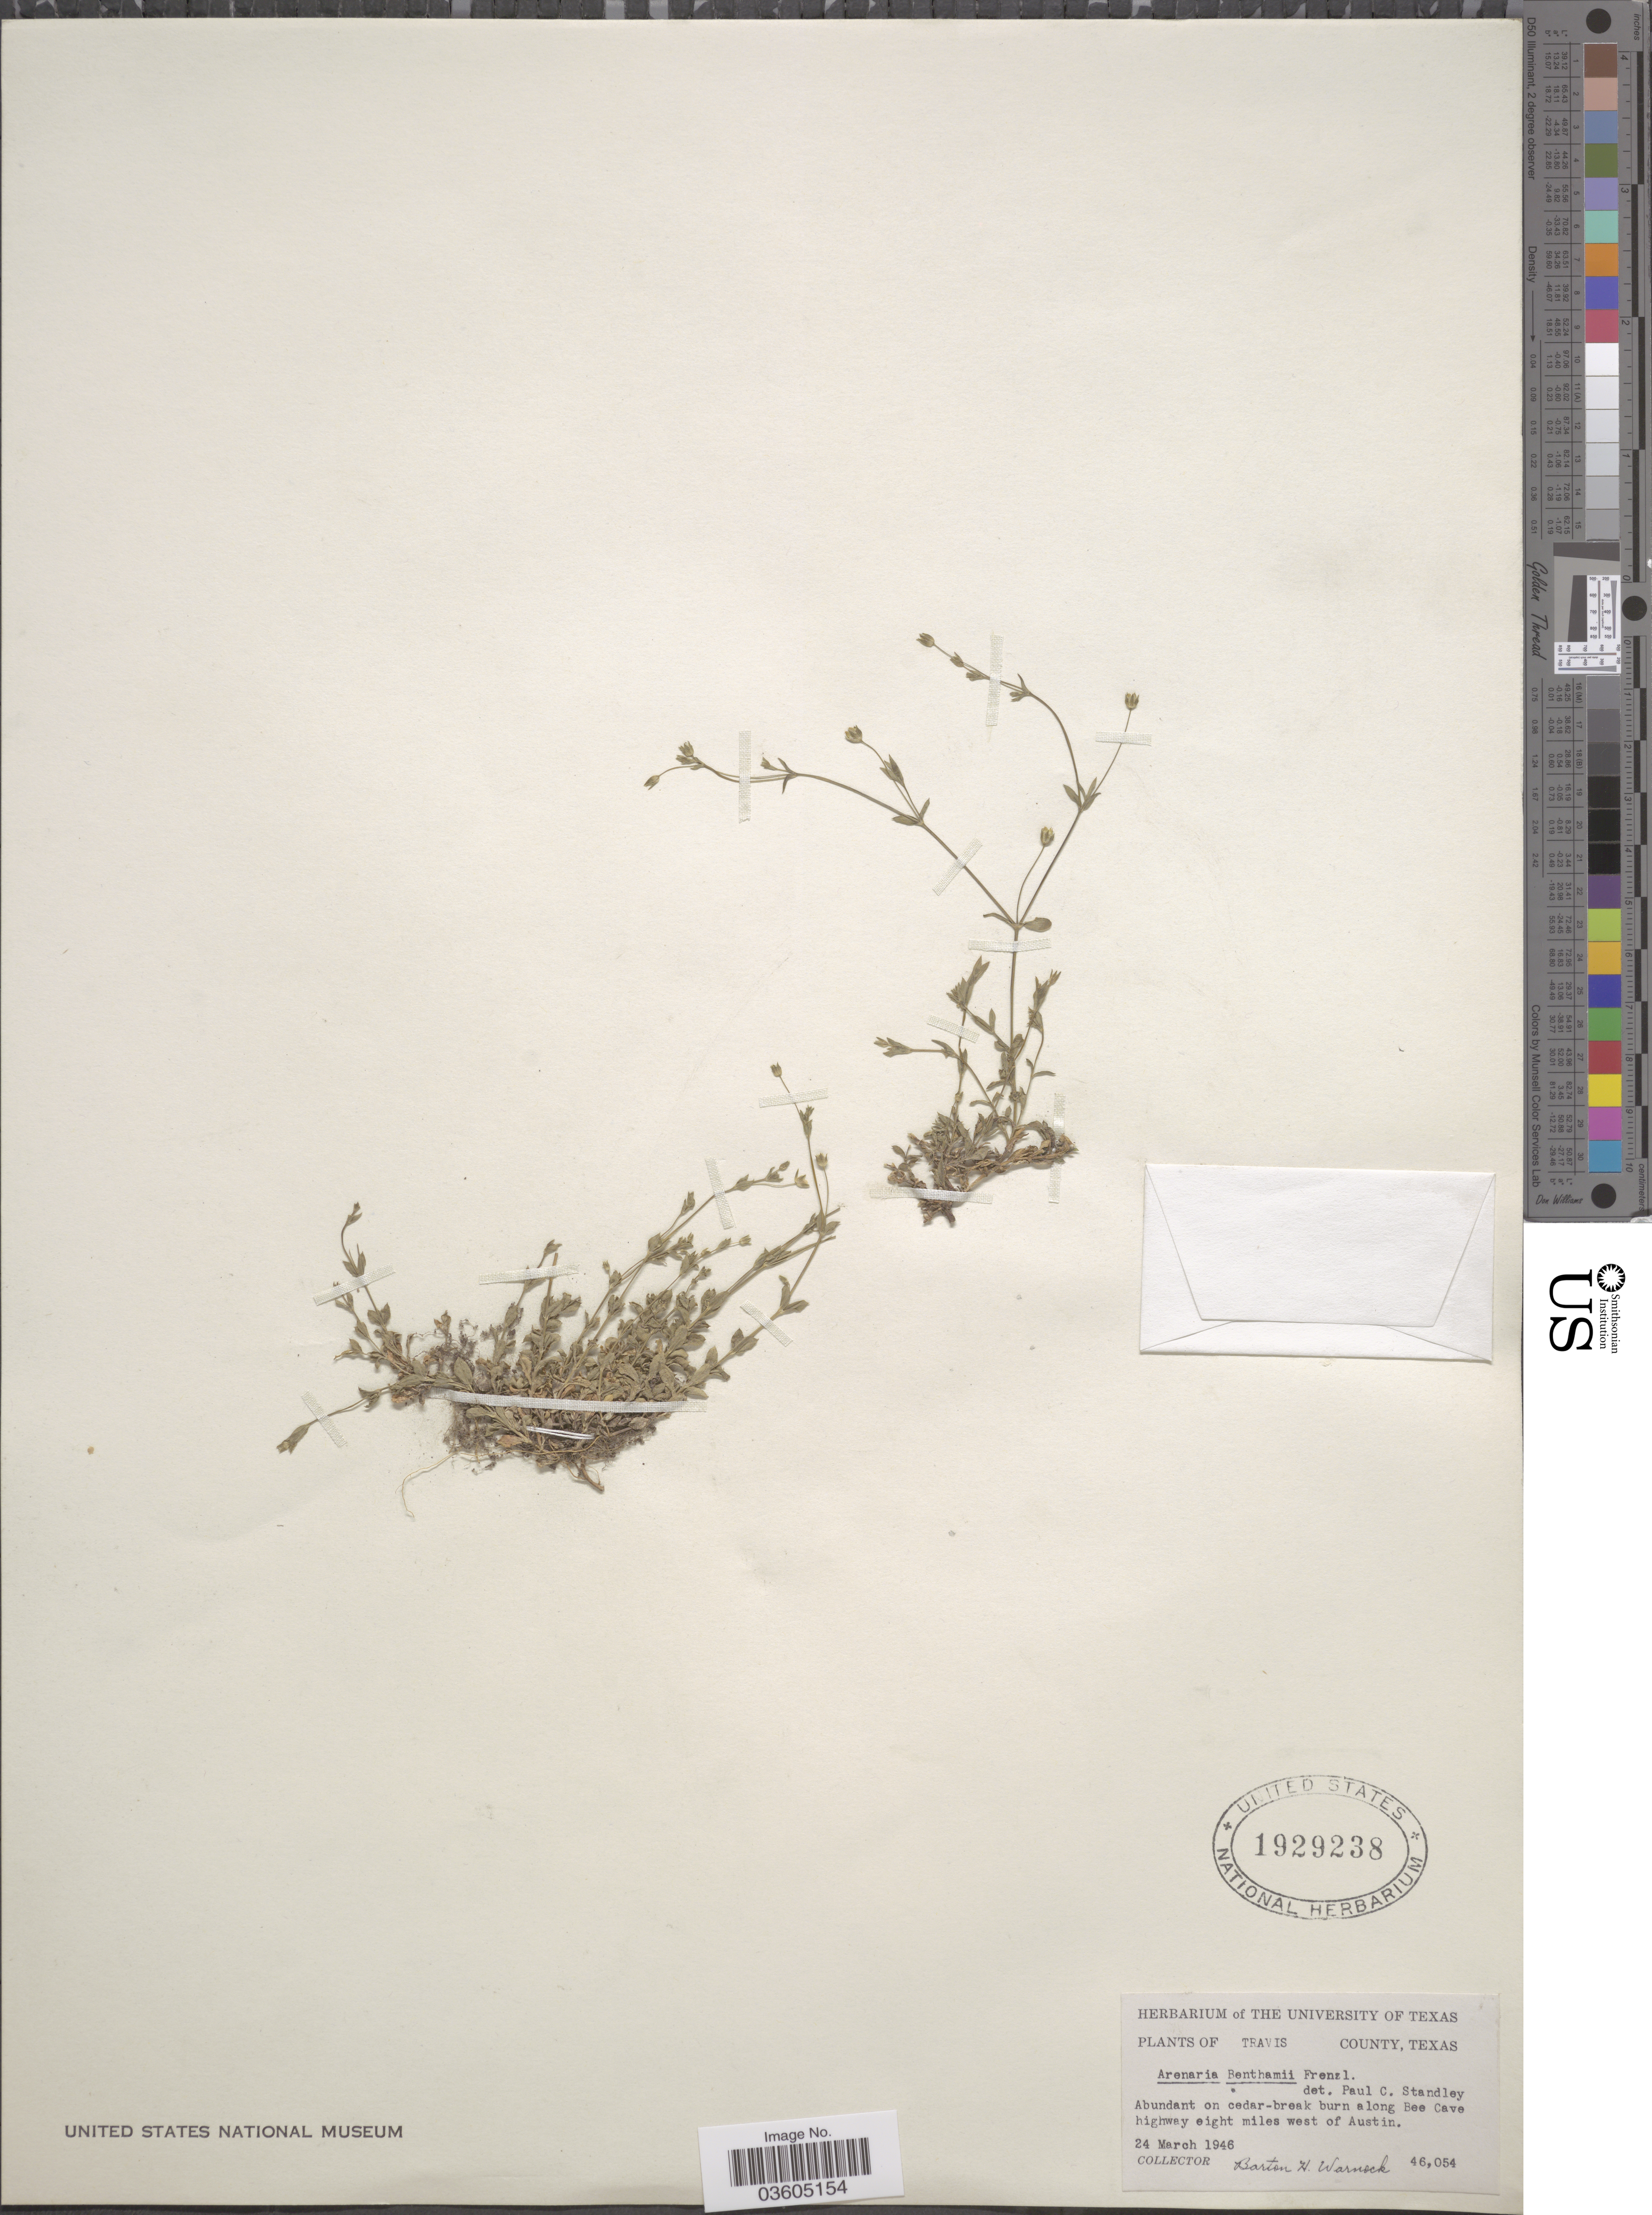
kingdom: Plantae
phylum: Tracheophyta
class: Magnoliopsida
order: Caryophyllales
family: Caryophyllaceae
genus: Arenaria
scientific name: Arenaria benthamii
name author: Fenzl ex Torr. & A. Gray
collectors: B. H. Warnock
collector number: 46054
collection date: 1946-03-24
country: United States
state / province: Texas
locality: Travis County. Abundant on cedar-break burn along Bee Cave highway eight miles west of Austin.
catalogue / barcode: US 1929238